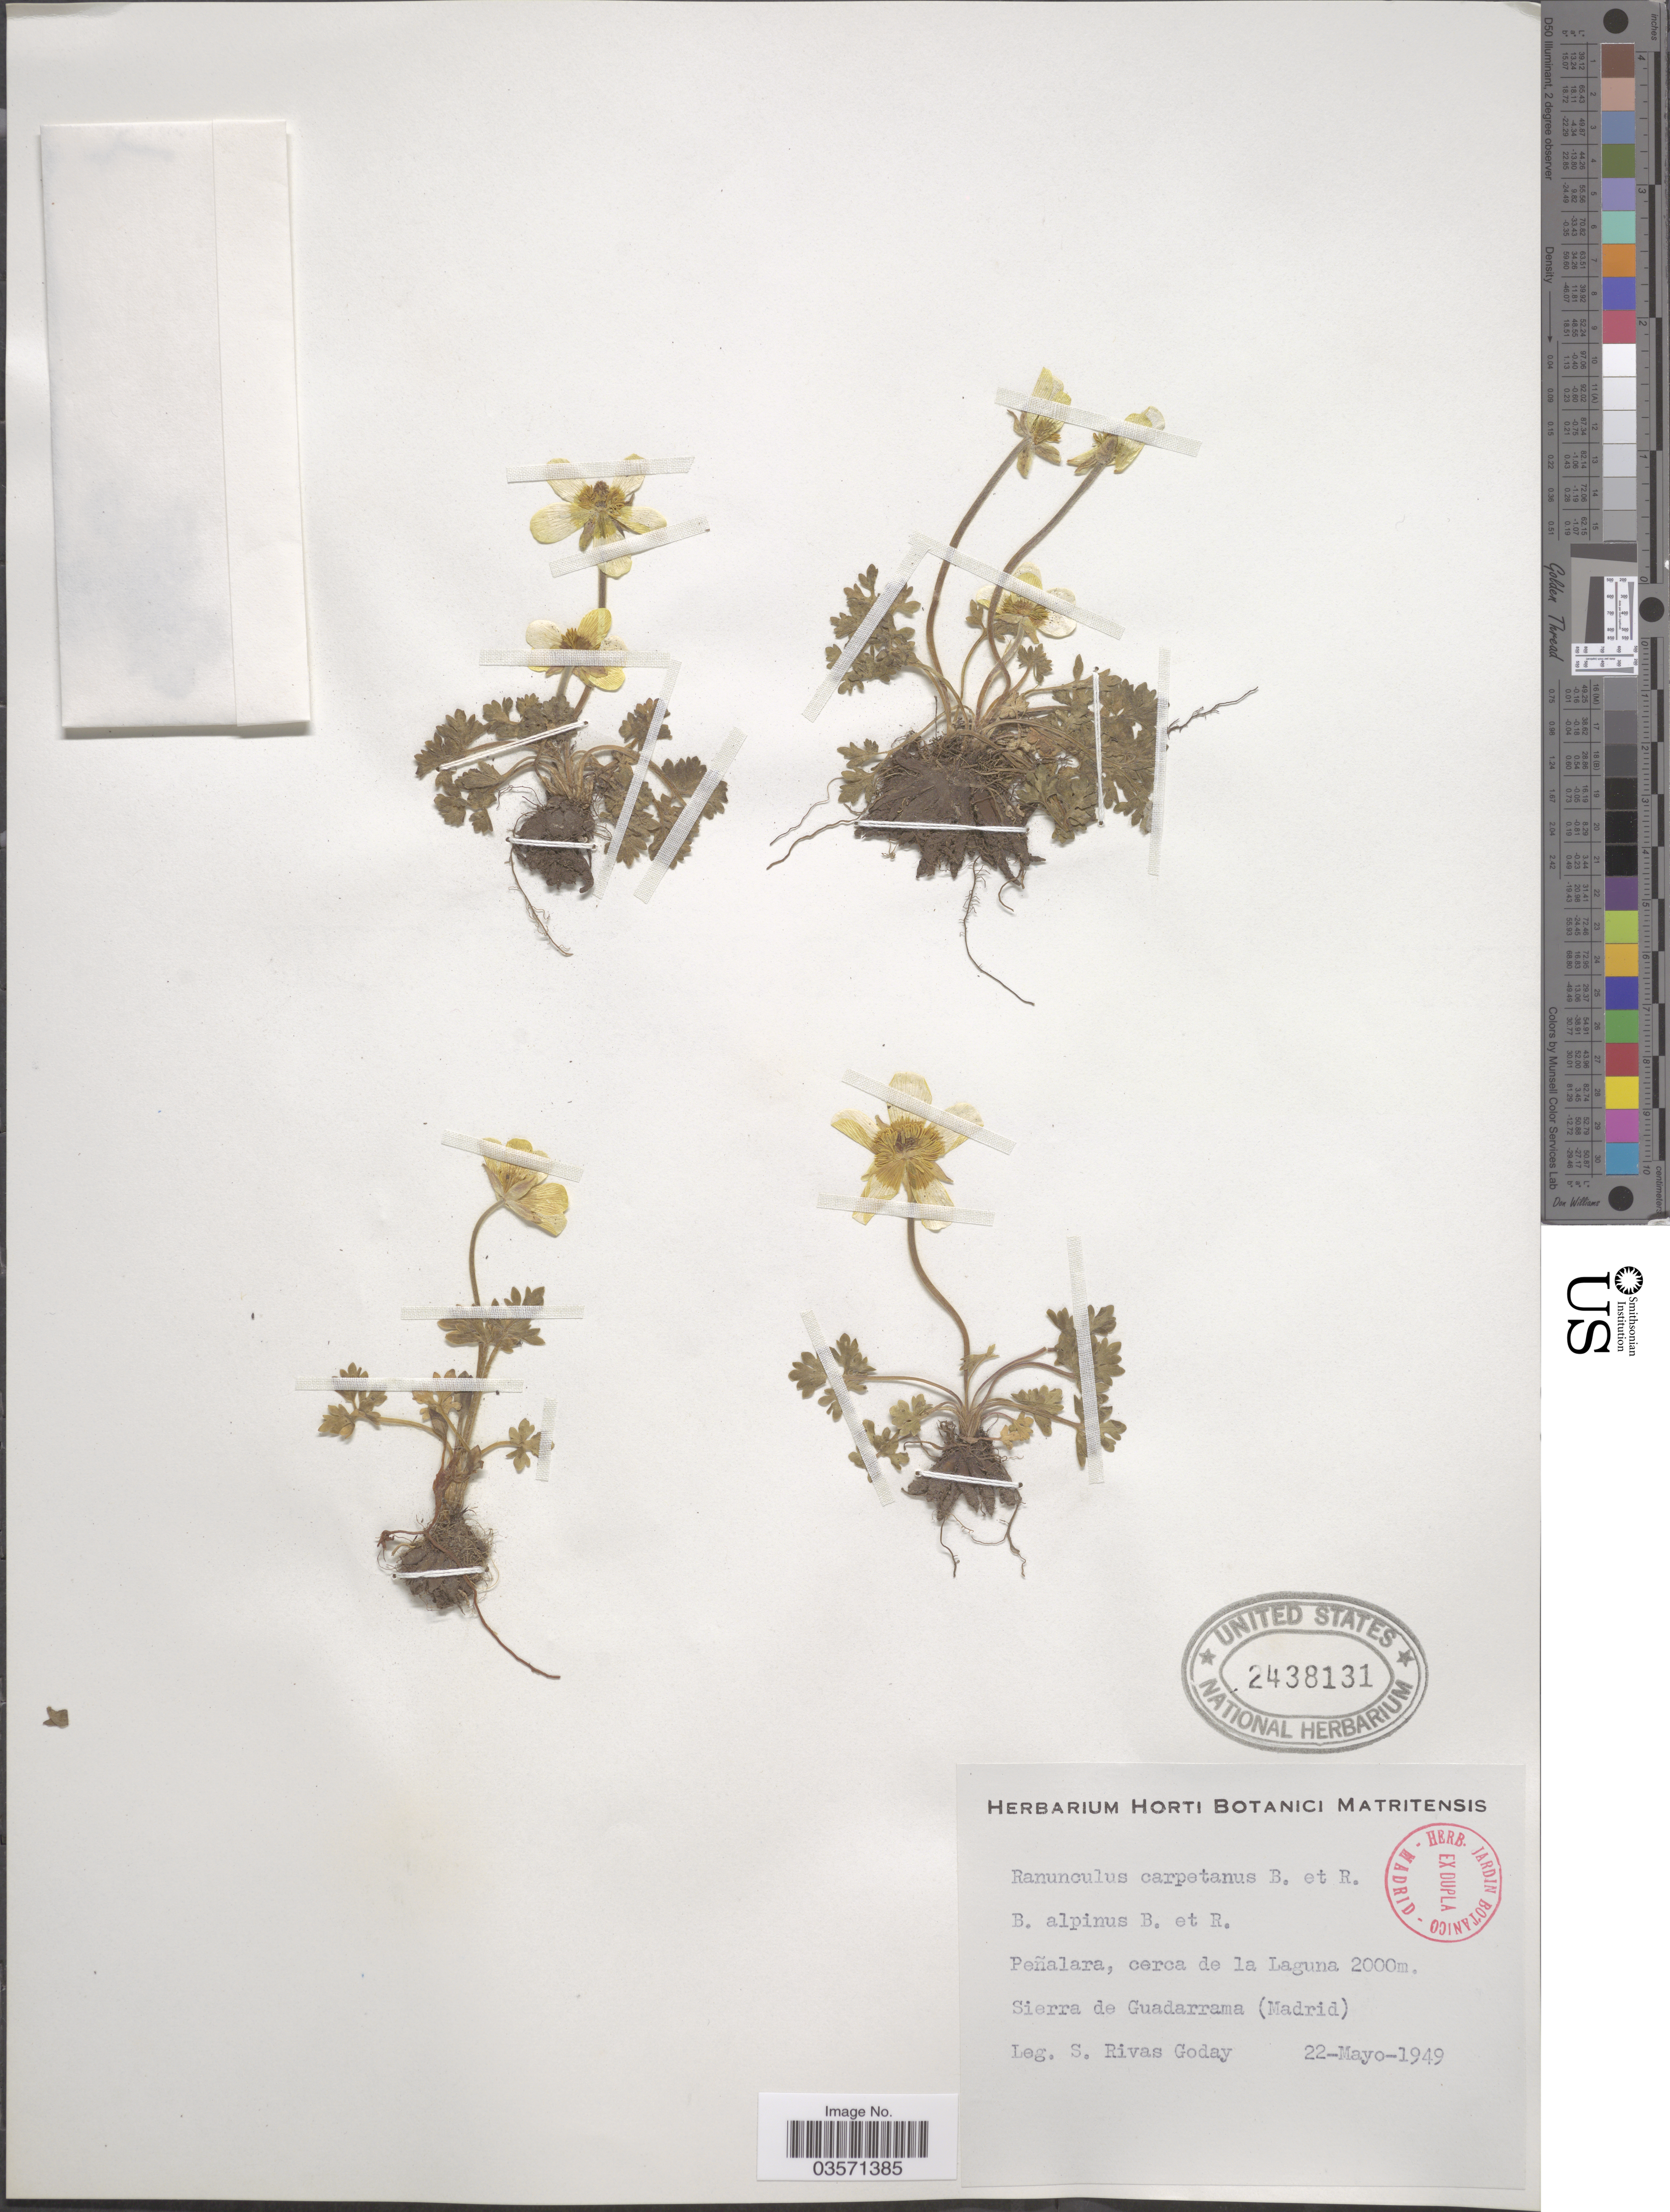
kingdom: Plantae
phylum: Tracheophyta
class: Magnoliopsida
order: Ranunculales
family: Ranunculaceae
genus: Ranunculus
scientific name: Ranunculus carpetanus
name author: Boiss. & Reut.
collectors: S. Goday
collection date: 1949-05-22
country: Spain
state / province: Madrid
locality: Peñalara, cerca de la Laguna. Sierra de Guadarrama.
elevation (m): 2000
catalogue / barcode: US 2438131